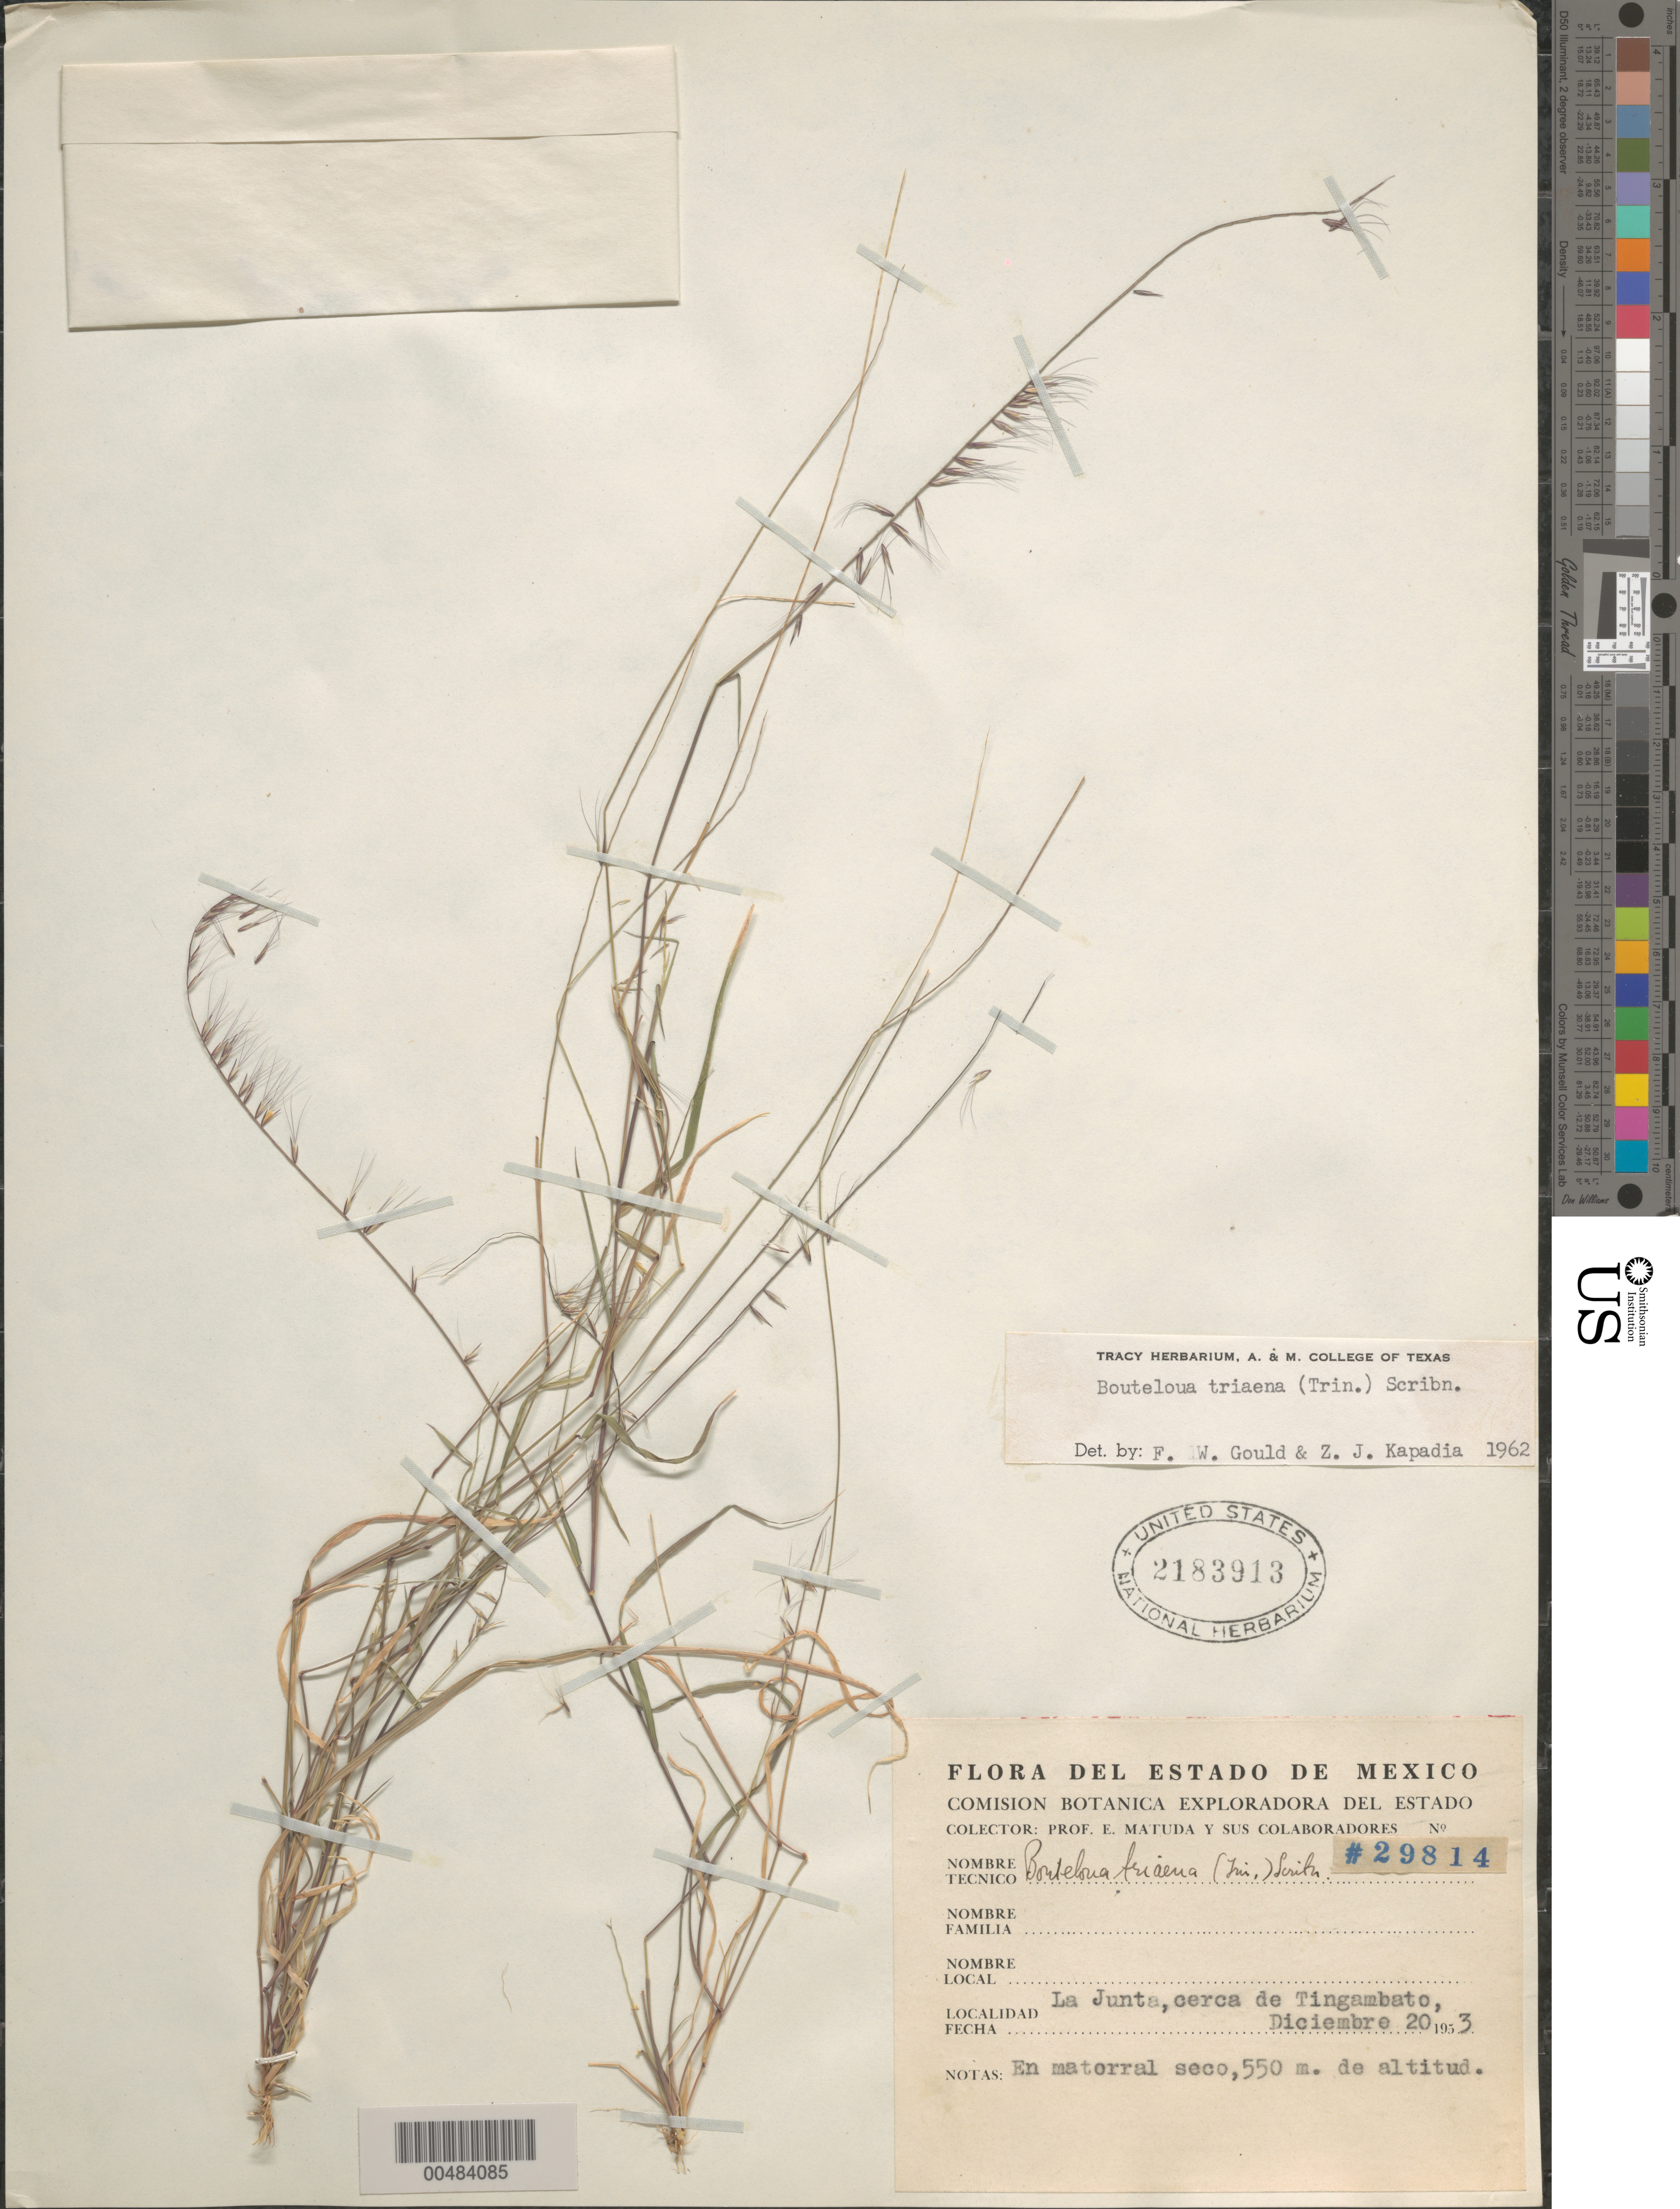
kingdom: Plantae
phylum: Tracheophyta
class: Liliopsida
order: Poales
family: Poaceae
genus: Bouteloua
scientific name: Bouteloua triaena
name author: (Trin. ex Spreng.) Scribn.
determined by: Gould, F. W.; Kapadia, Zarir J.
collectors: E. Matuda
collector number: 29814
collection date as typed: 20 Dec 1953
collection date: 1953-12-20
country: Mexico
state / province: México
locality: La Junta, cerca de Tingambato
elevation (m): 550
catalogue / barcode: US 2183913